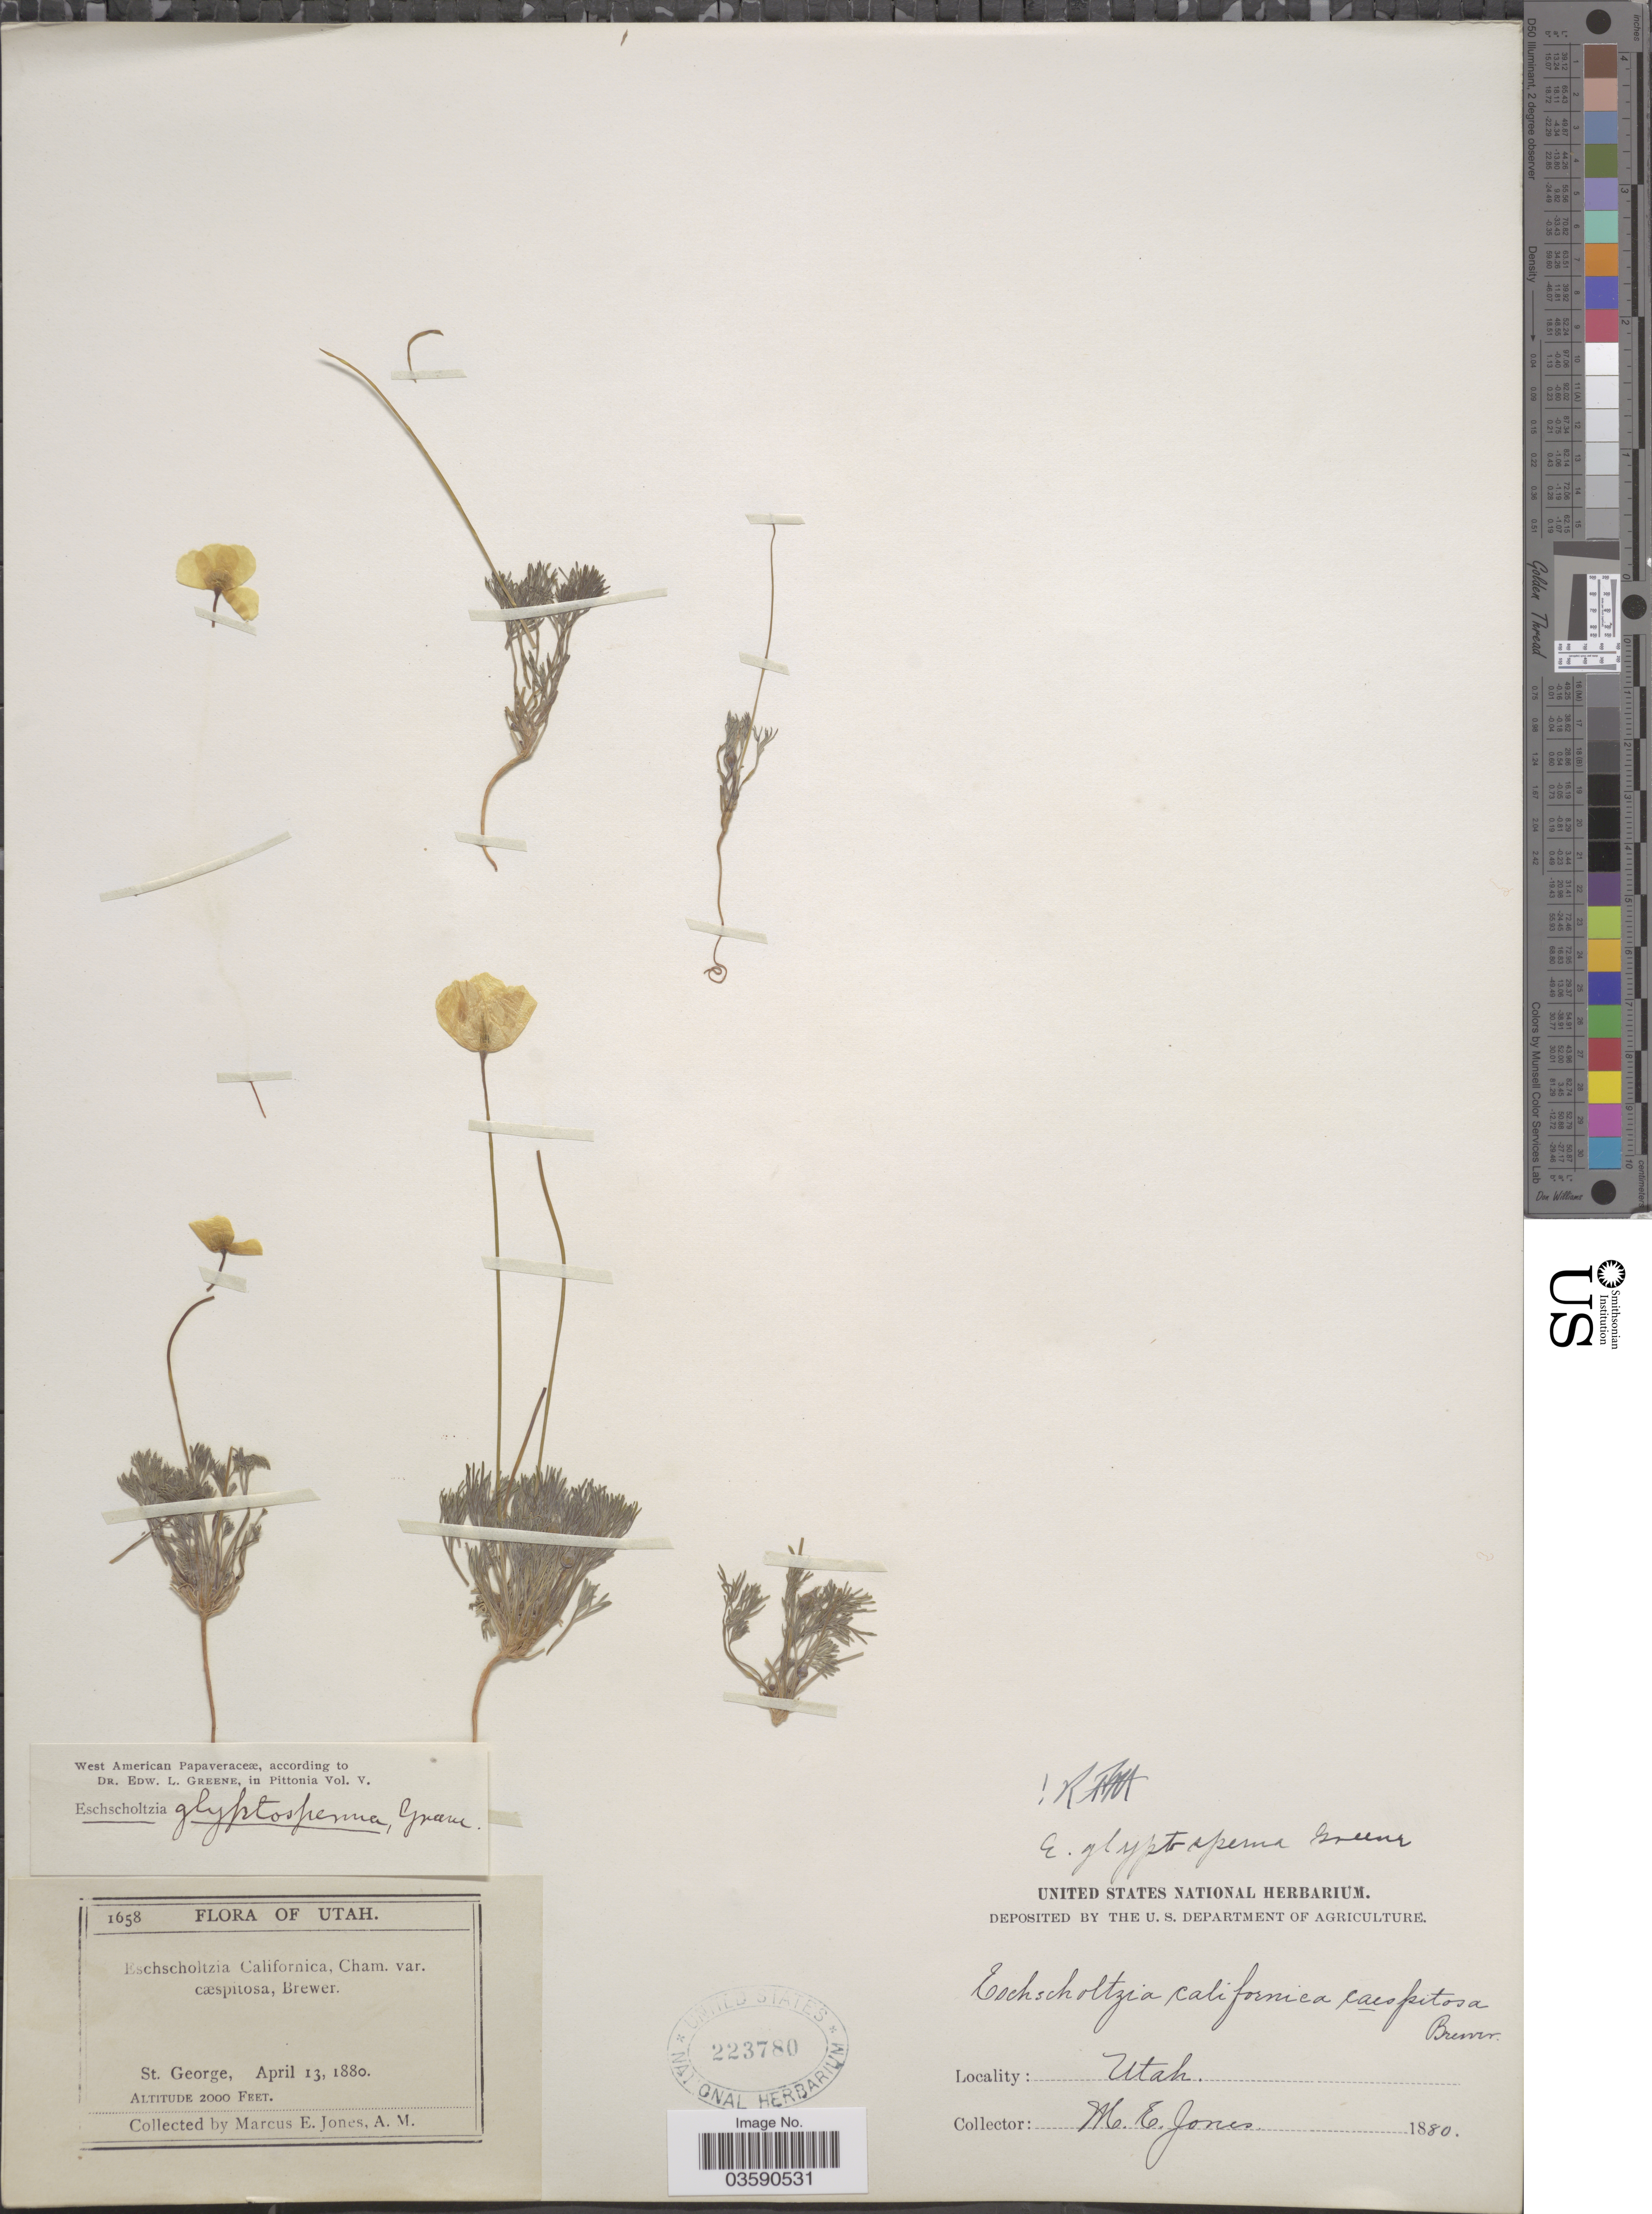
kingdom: Plantae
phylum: Tracheophyta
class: Magnoliopsida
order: Ranunculales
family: Papaveraceae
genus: Eschscholzia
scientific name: Eschscholzia glyptosperma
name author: Greene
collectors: M. E. Jones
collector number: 1658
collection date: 1880-04-13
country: United States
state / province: Utah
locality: St. George.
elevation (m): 610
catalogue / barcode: US 223780